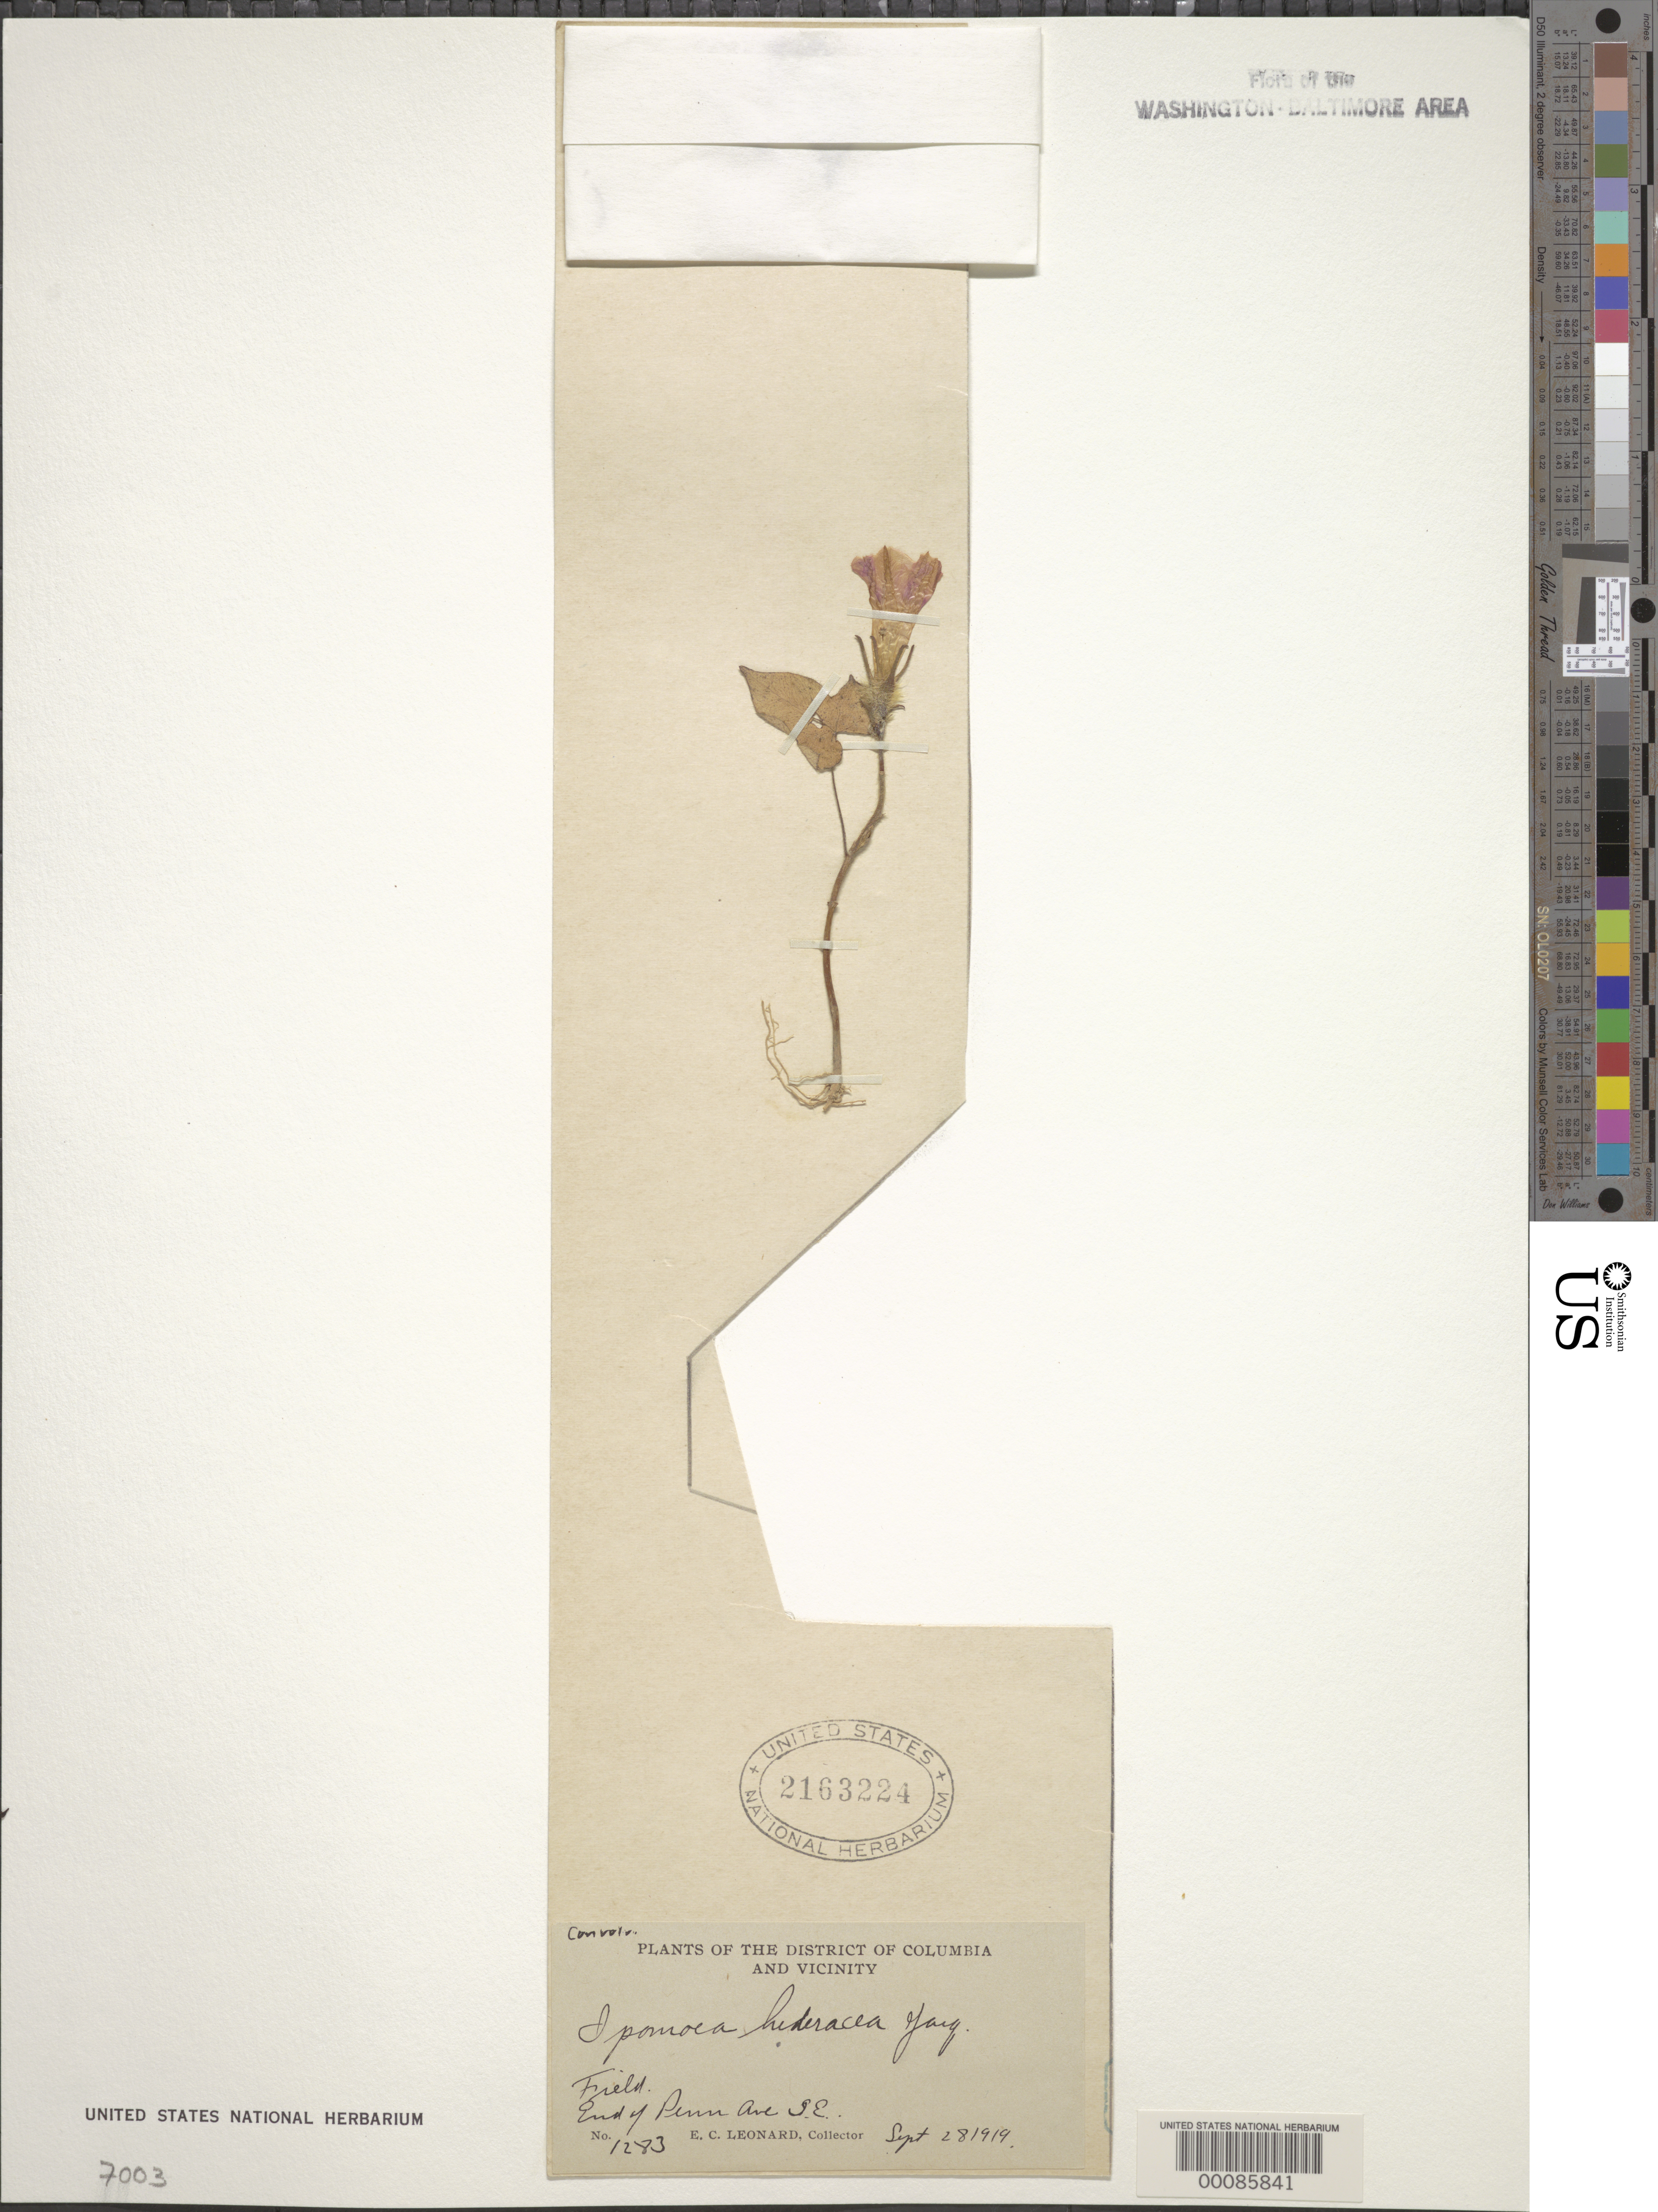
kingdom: Plantae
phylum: Tracheophyta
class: Magnoliopsida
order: Solanales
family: Convolvulaceae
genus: Ipomoea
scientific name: Ipomoea hederacea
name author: Jacq.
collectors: E. C. Leonard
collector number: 1283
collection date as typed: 28 Sep 1919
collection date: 1919-09-28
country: United States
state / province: District of Columbia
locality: End of Penn. Ave., SE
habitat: Field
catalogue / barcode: US 2163224